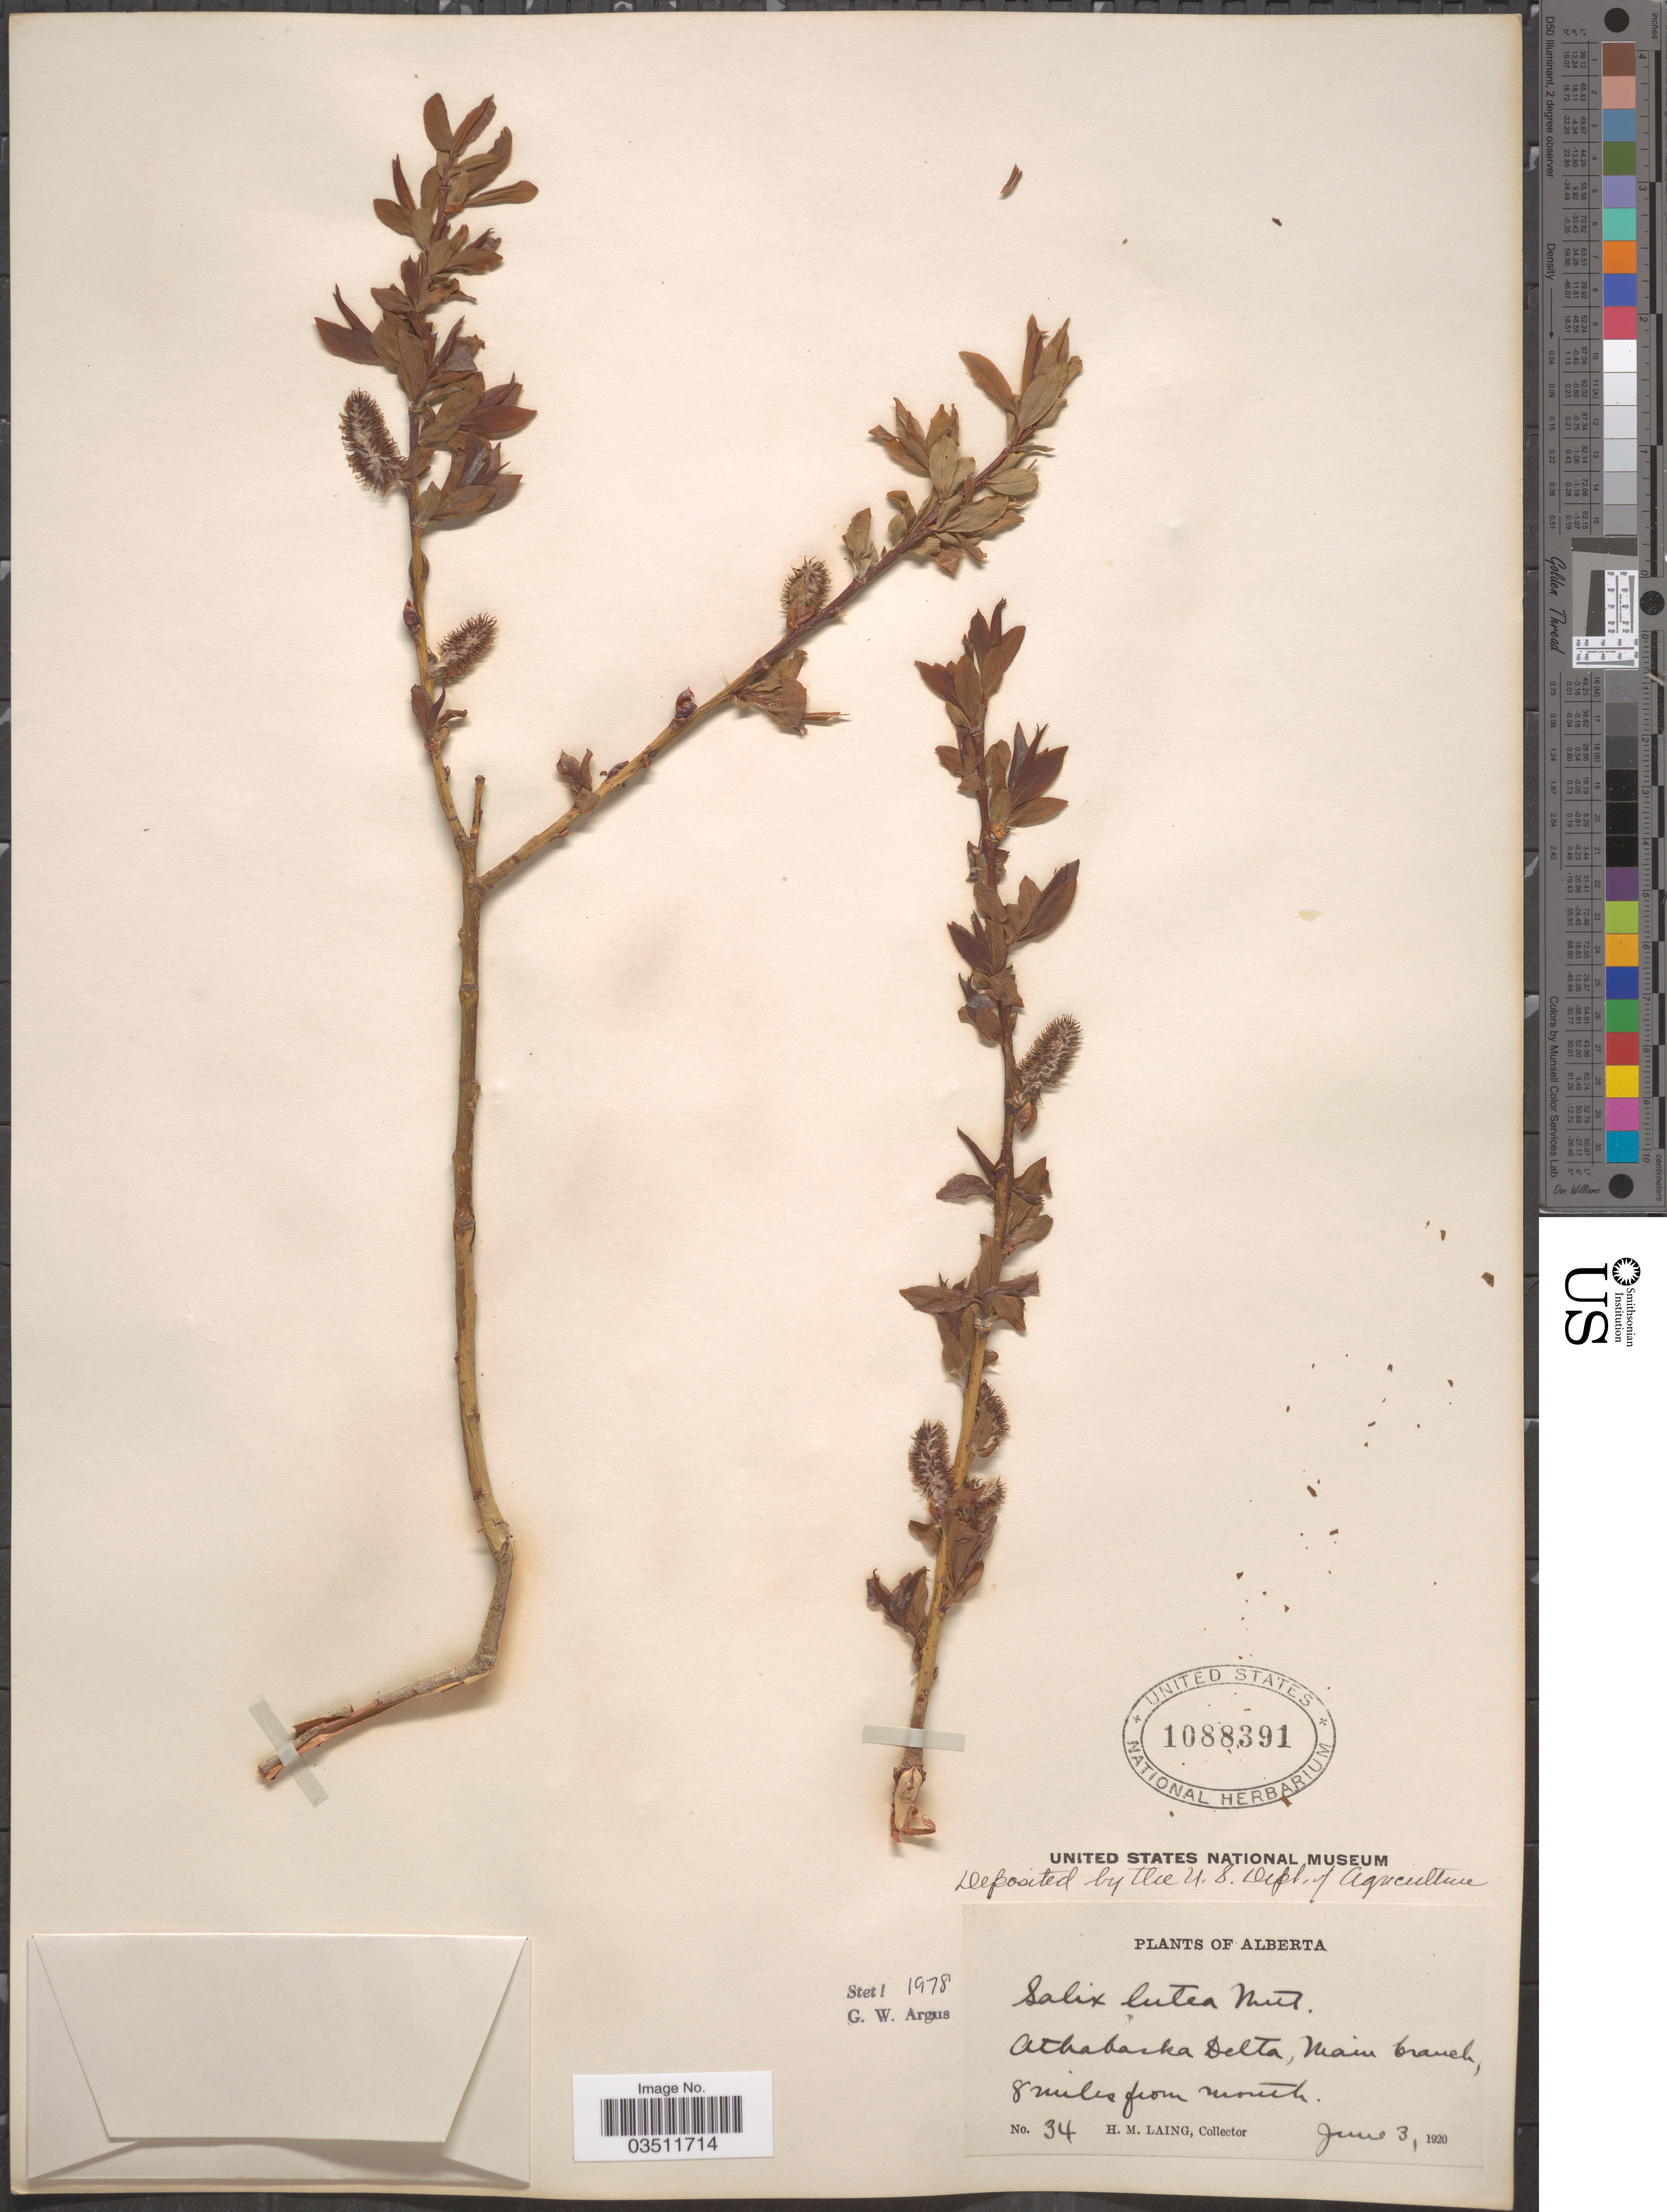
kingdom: Plantae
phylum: Tracheophyta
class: Magnoliopsida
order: Malpighiales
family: Salicaceae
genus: Salix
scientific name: Salix lutea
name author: Nutt.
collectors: H. Laing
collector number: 34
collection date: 1920-06-03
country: Canada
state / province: Alberta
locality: Athabaska Delta, Main branch, 8 miles from mouth.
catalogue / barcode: US 1088391